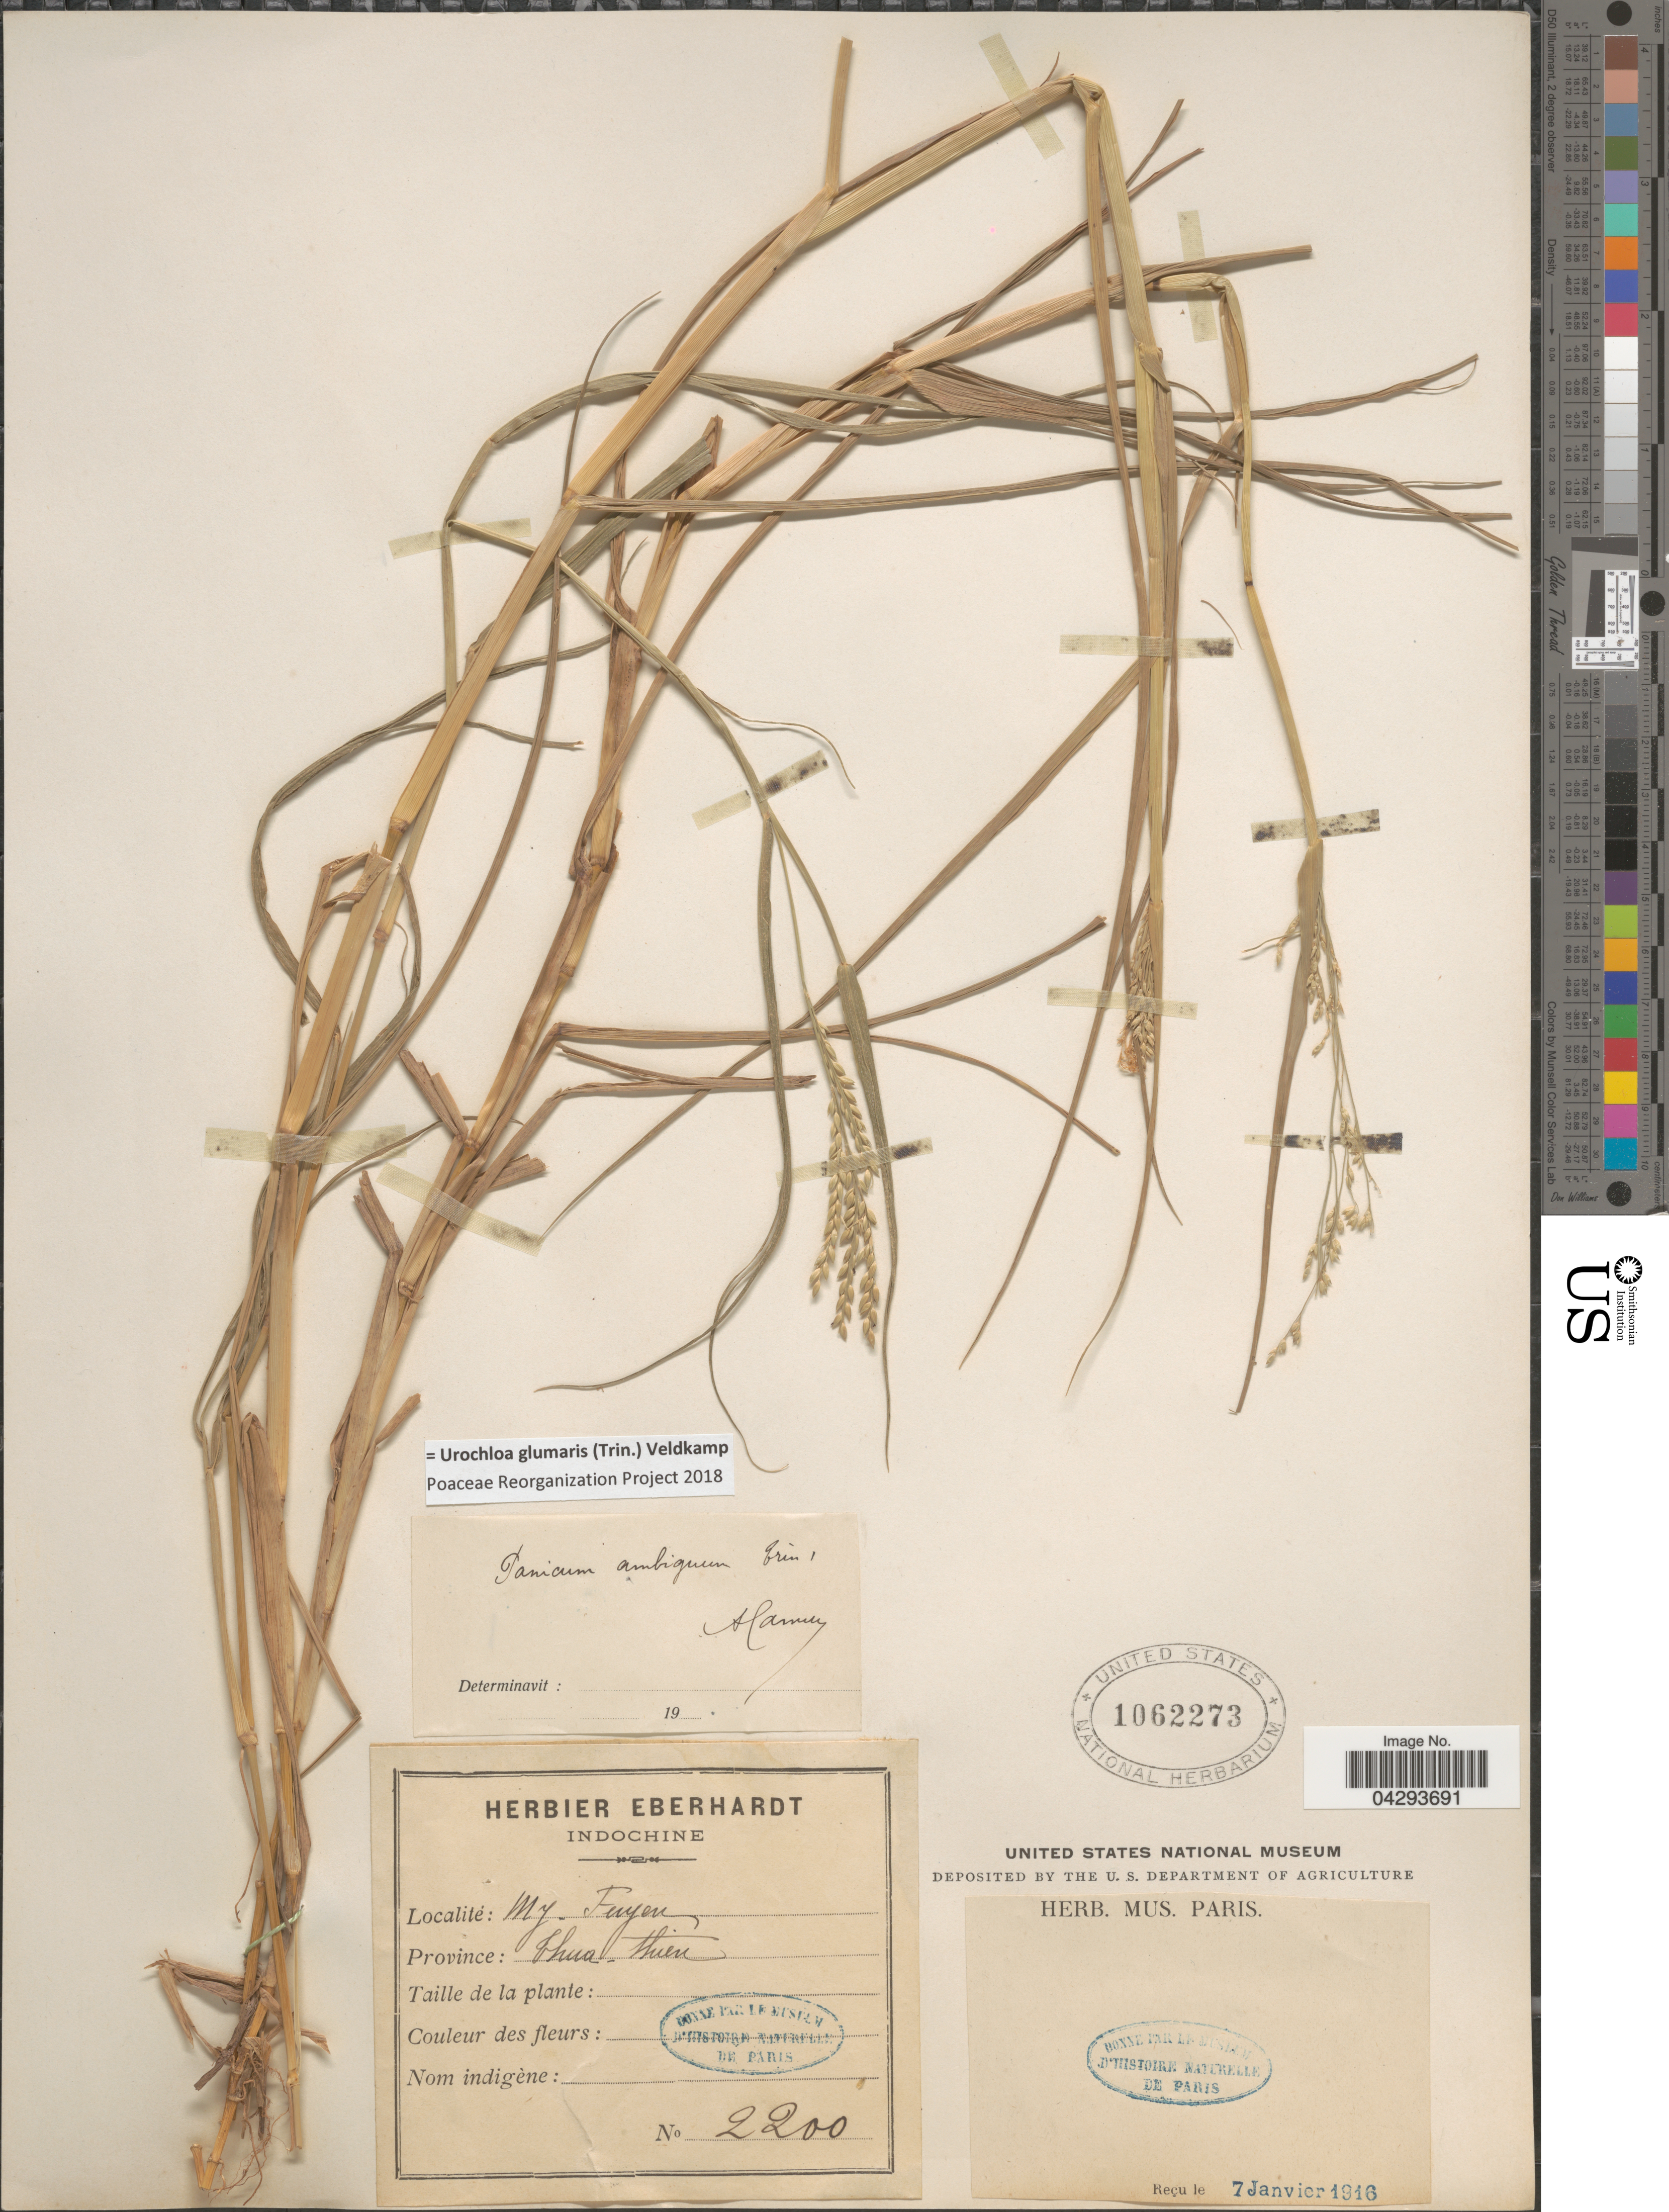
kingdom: Plantae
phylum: Tracheophyta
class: Liliopsida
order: Poales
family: Poaceae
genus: Urochloa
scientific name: Urochloa glumaris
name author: (Trin.) Veldkamp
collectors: ex herb. Eberhardt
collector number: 2200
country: Vietnam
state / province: Thua Thien-Hue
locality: MJ-Fuyon. [interpreted] Province: Thua-thien.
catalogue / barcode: US 1062273